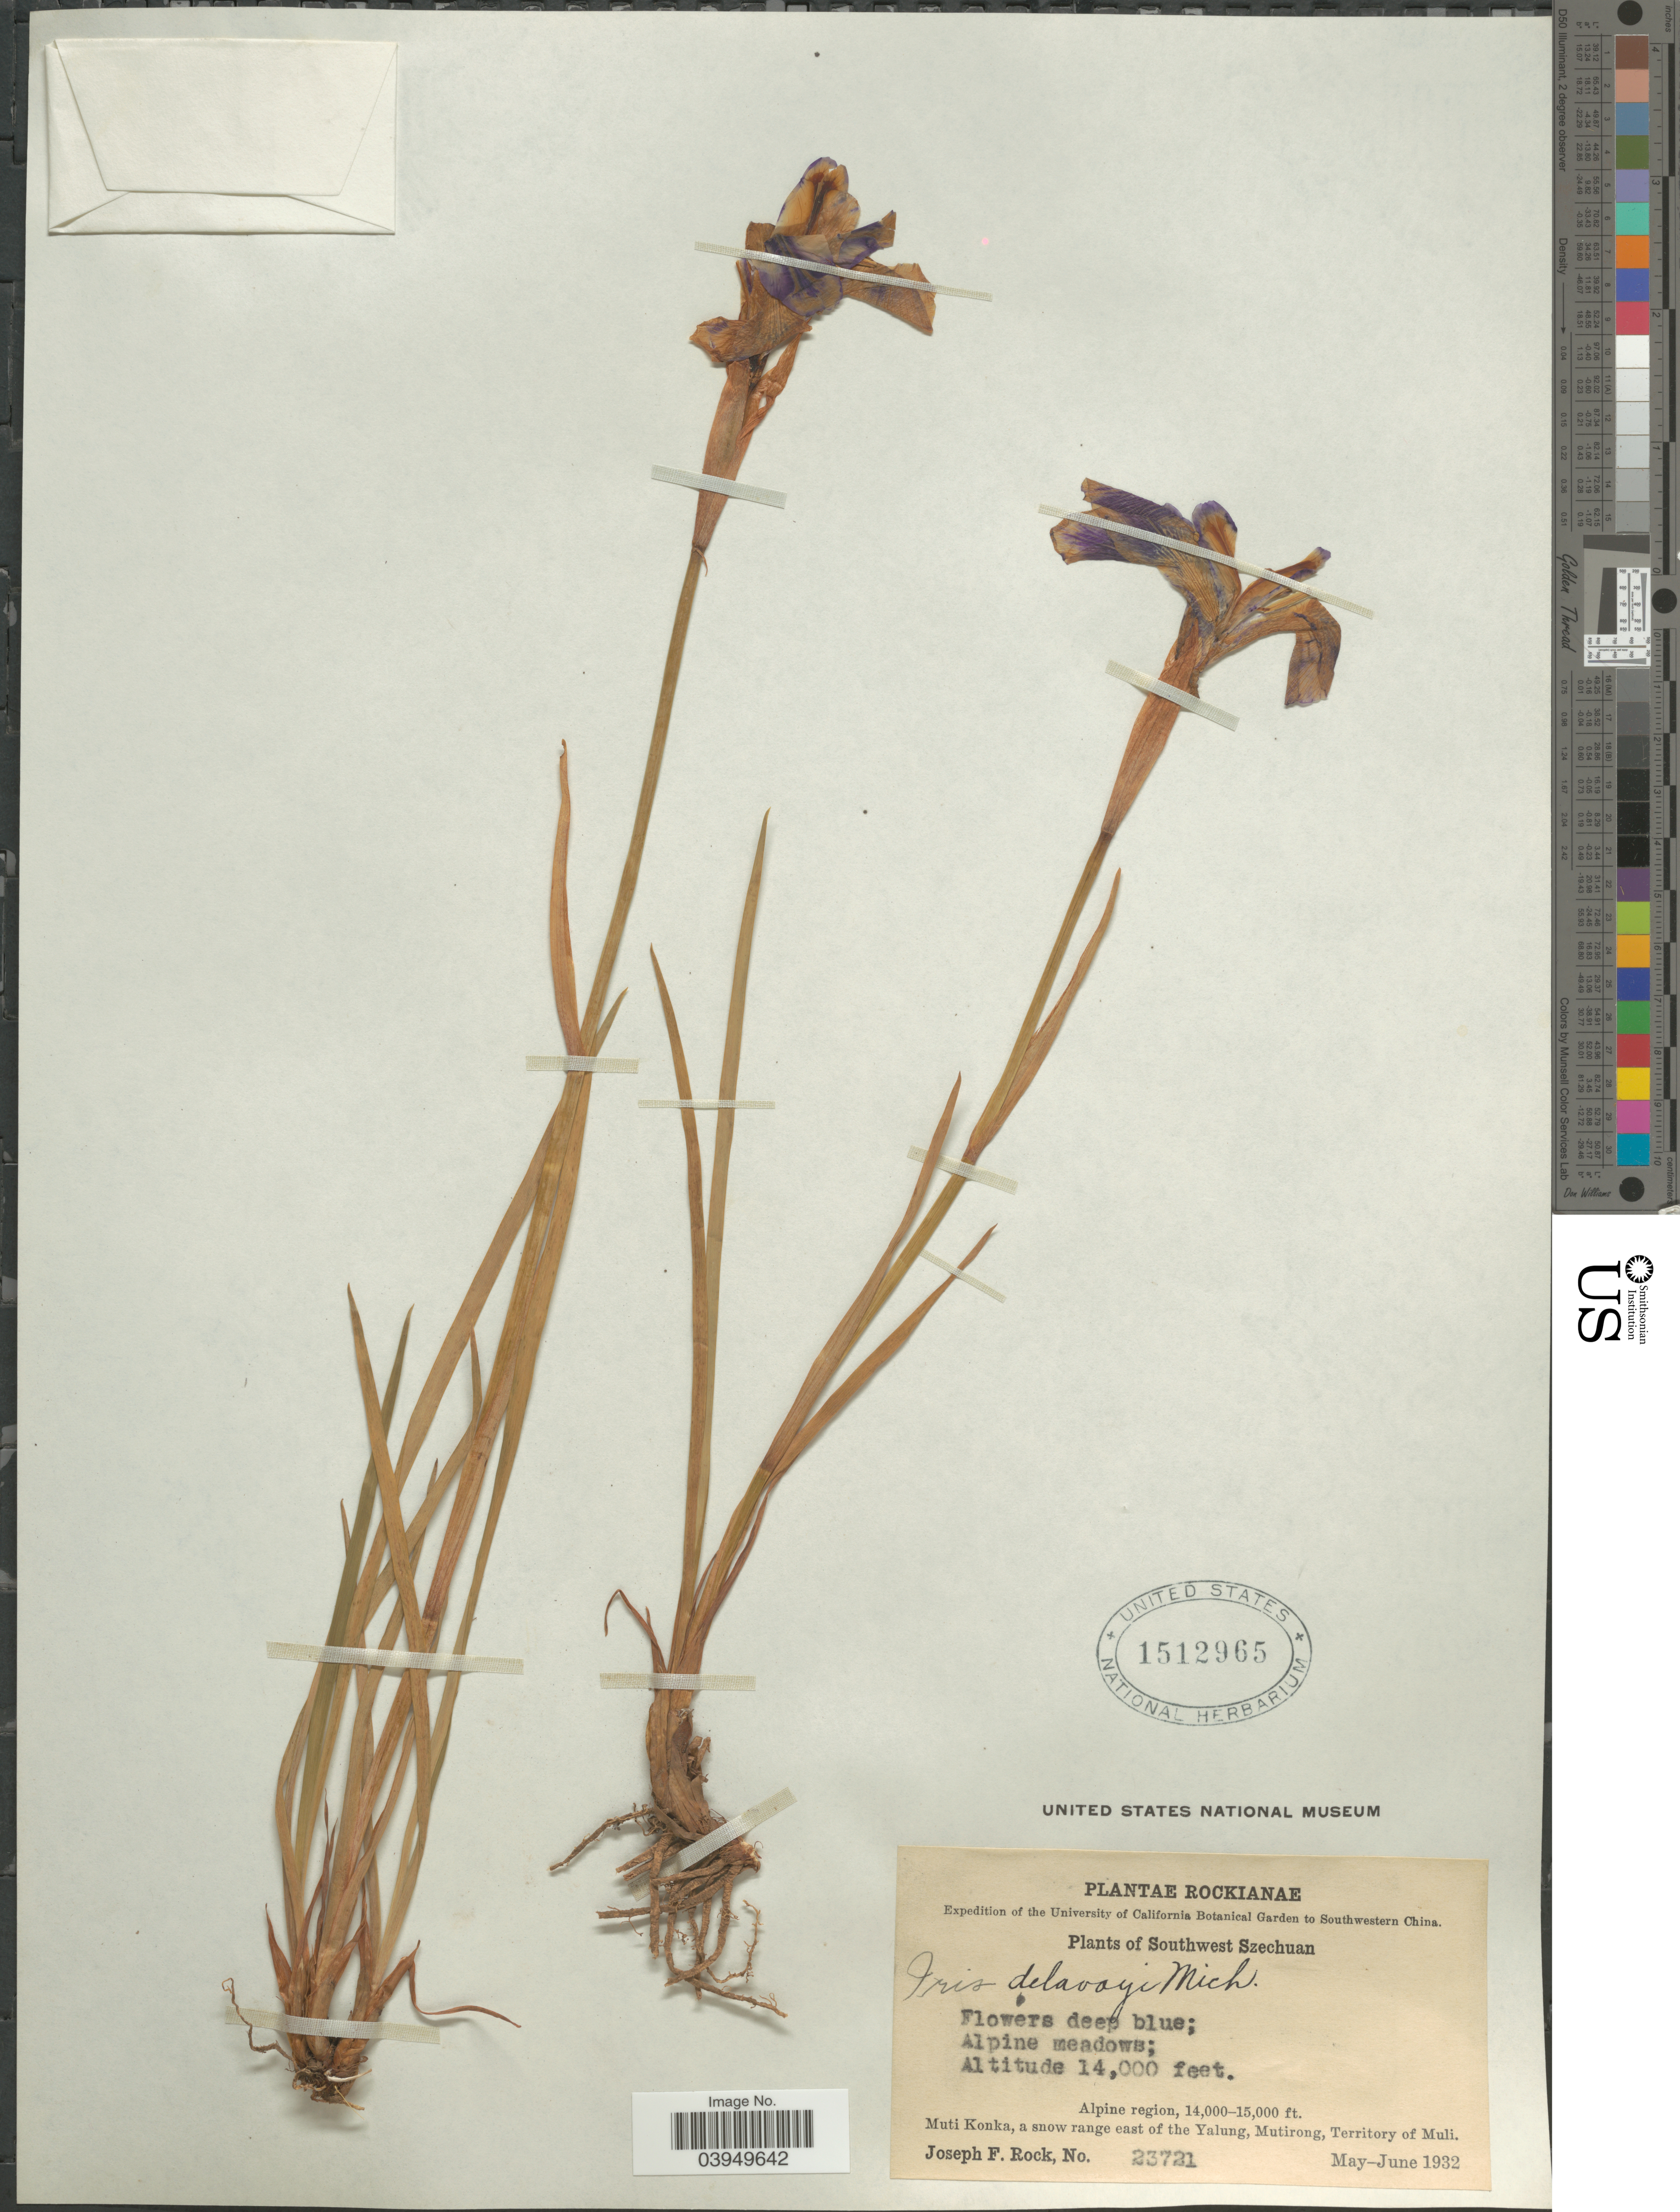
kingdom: Plantae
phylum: Tracheophyta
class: Liliopsida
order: Asparagales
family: Iridaceae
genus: Iris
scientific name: Iris delavayi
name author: Micheli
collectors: J. F. Rock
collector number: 23721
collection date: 1932-05/1932-06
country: China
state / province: Sichuan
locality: Southwestern China. Southwest Szechuan. Alpine region. Muti Konka, a snow range east of the Yalung, Mutirong, Territory of Muli.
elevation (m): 4267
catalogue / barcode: US 1512965